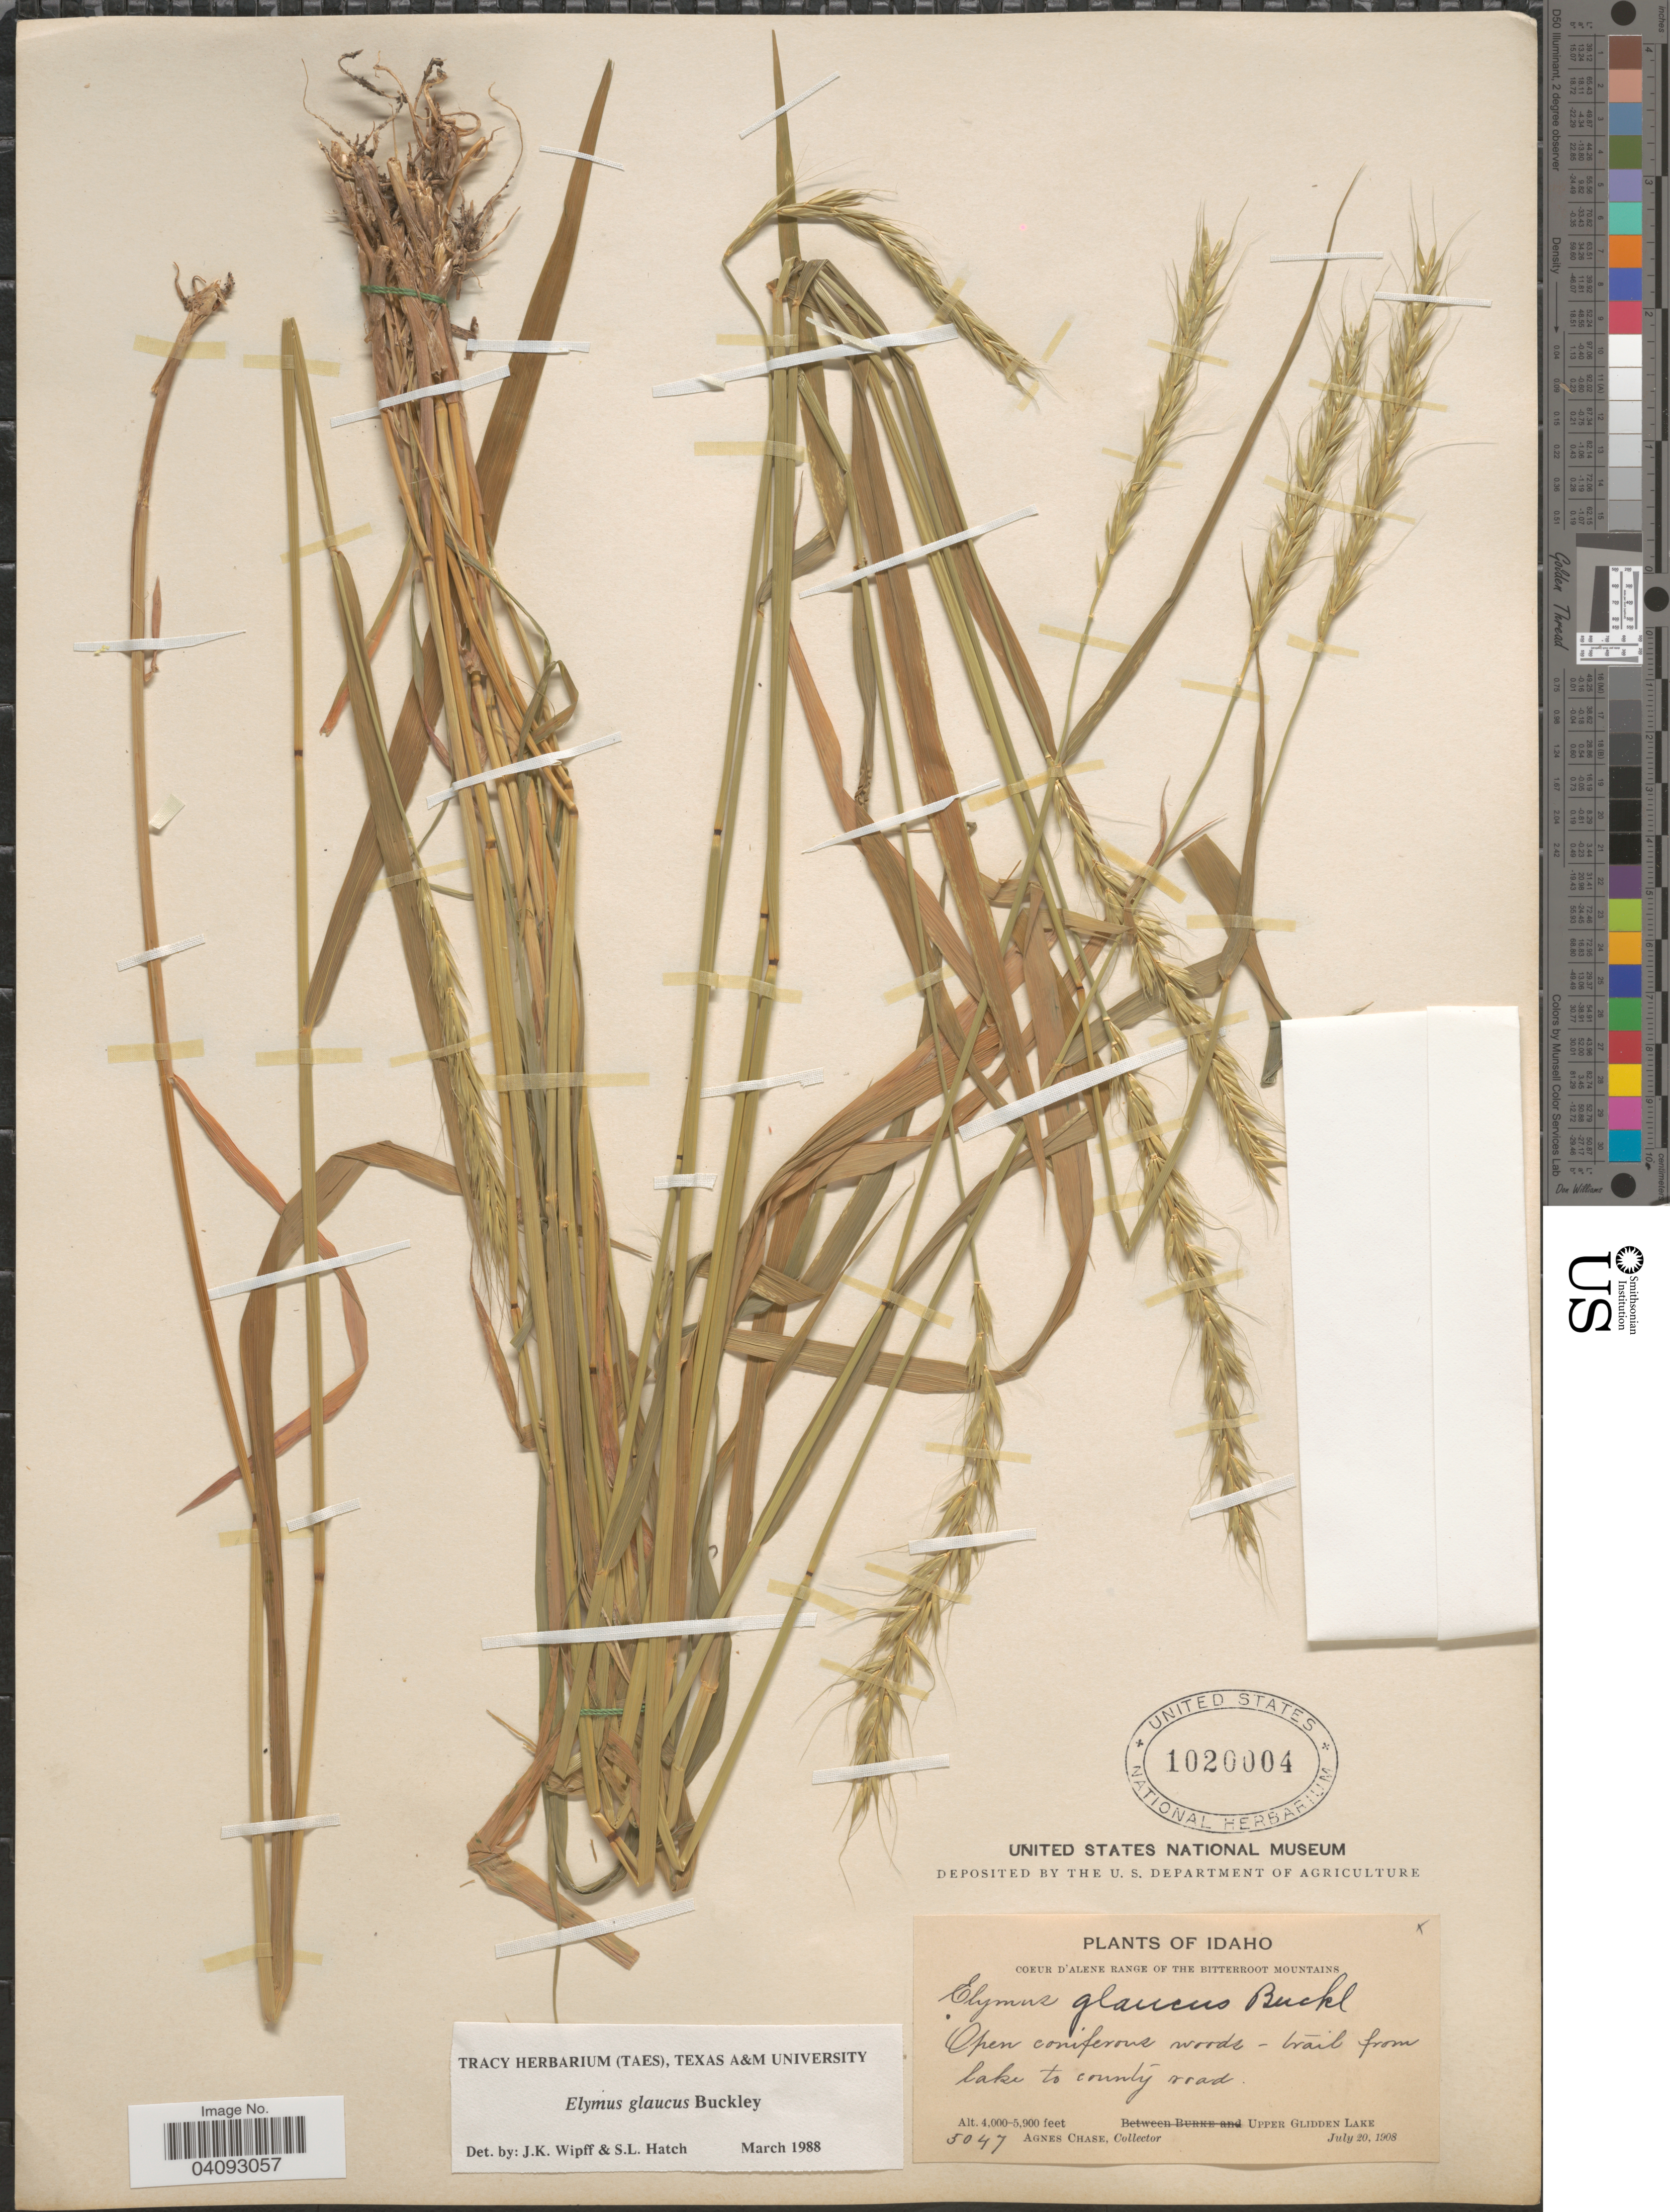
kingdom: Plantae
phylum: Tracheophyta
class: Liliopsida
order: Poales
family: Poaceae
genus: Elymus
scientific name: Elymus glaucus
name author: Buckley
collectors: A. Chase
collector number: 5047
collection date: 1908-07-20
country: United States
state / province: Idaho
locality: Coeur d' Alene Range of The Bitterroot Mountains. Open coniferous woods - trail from lake to county road. Upper Glidden Lake.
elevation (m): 1219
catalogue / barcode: US 1020004